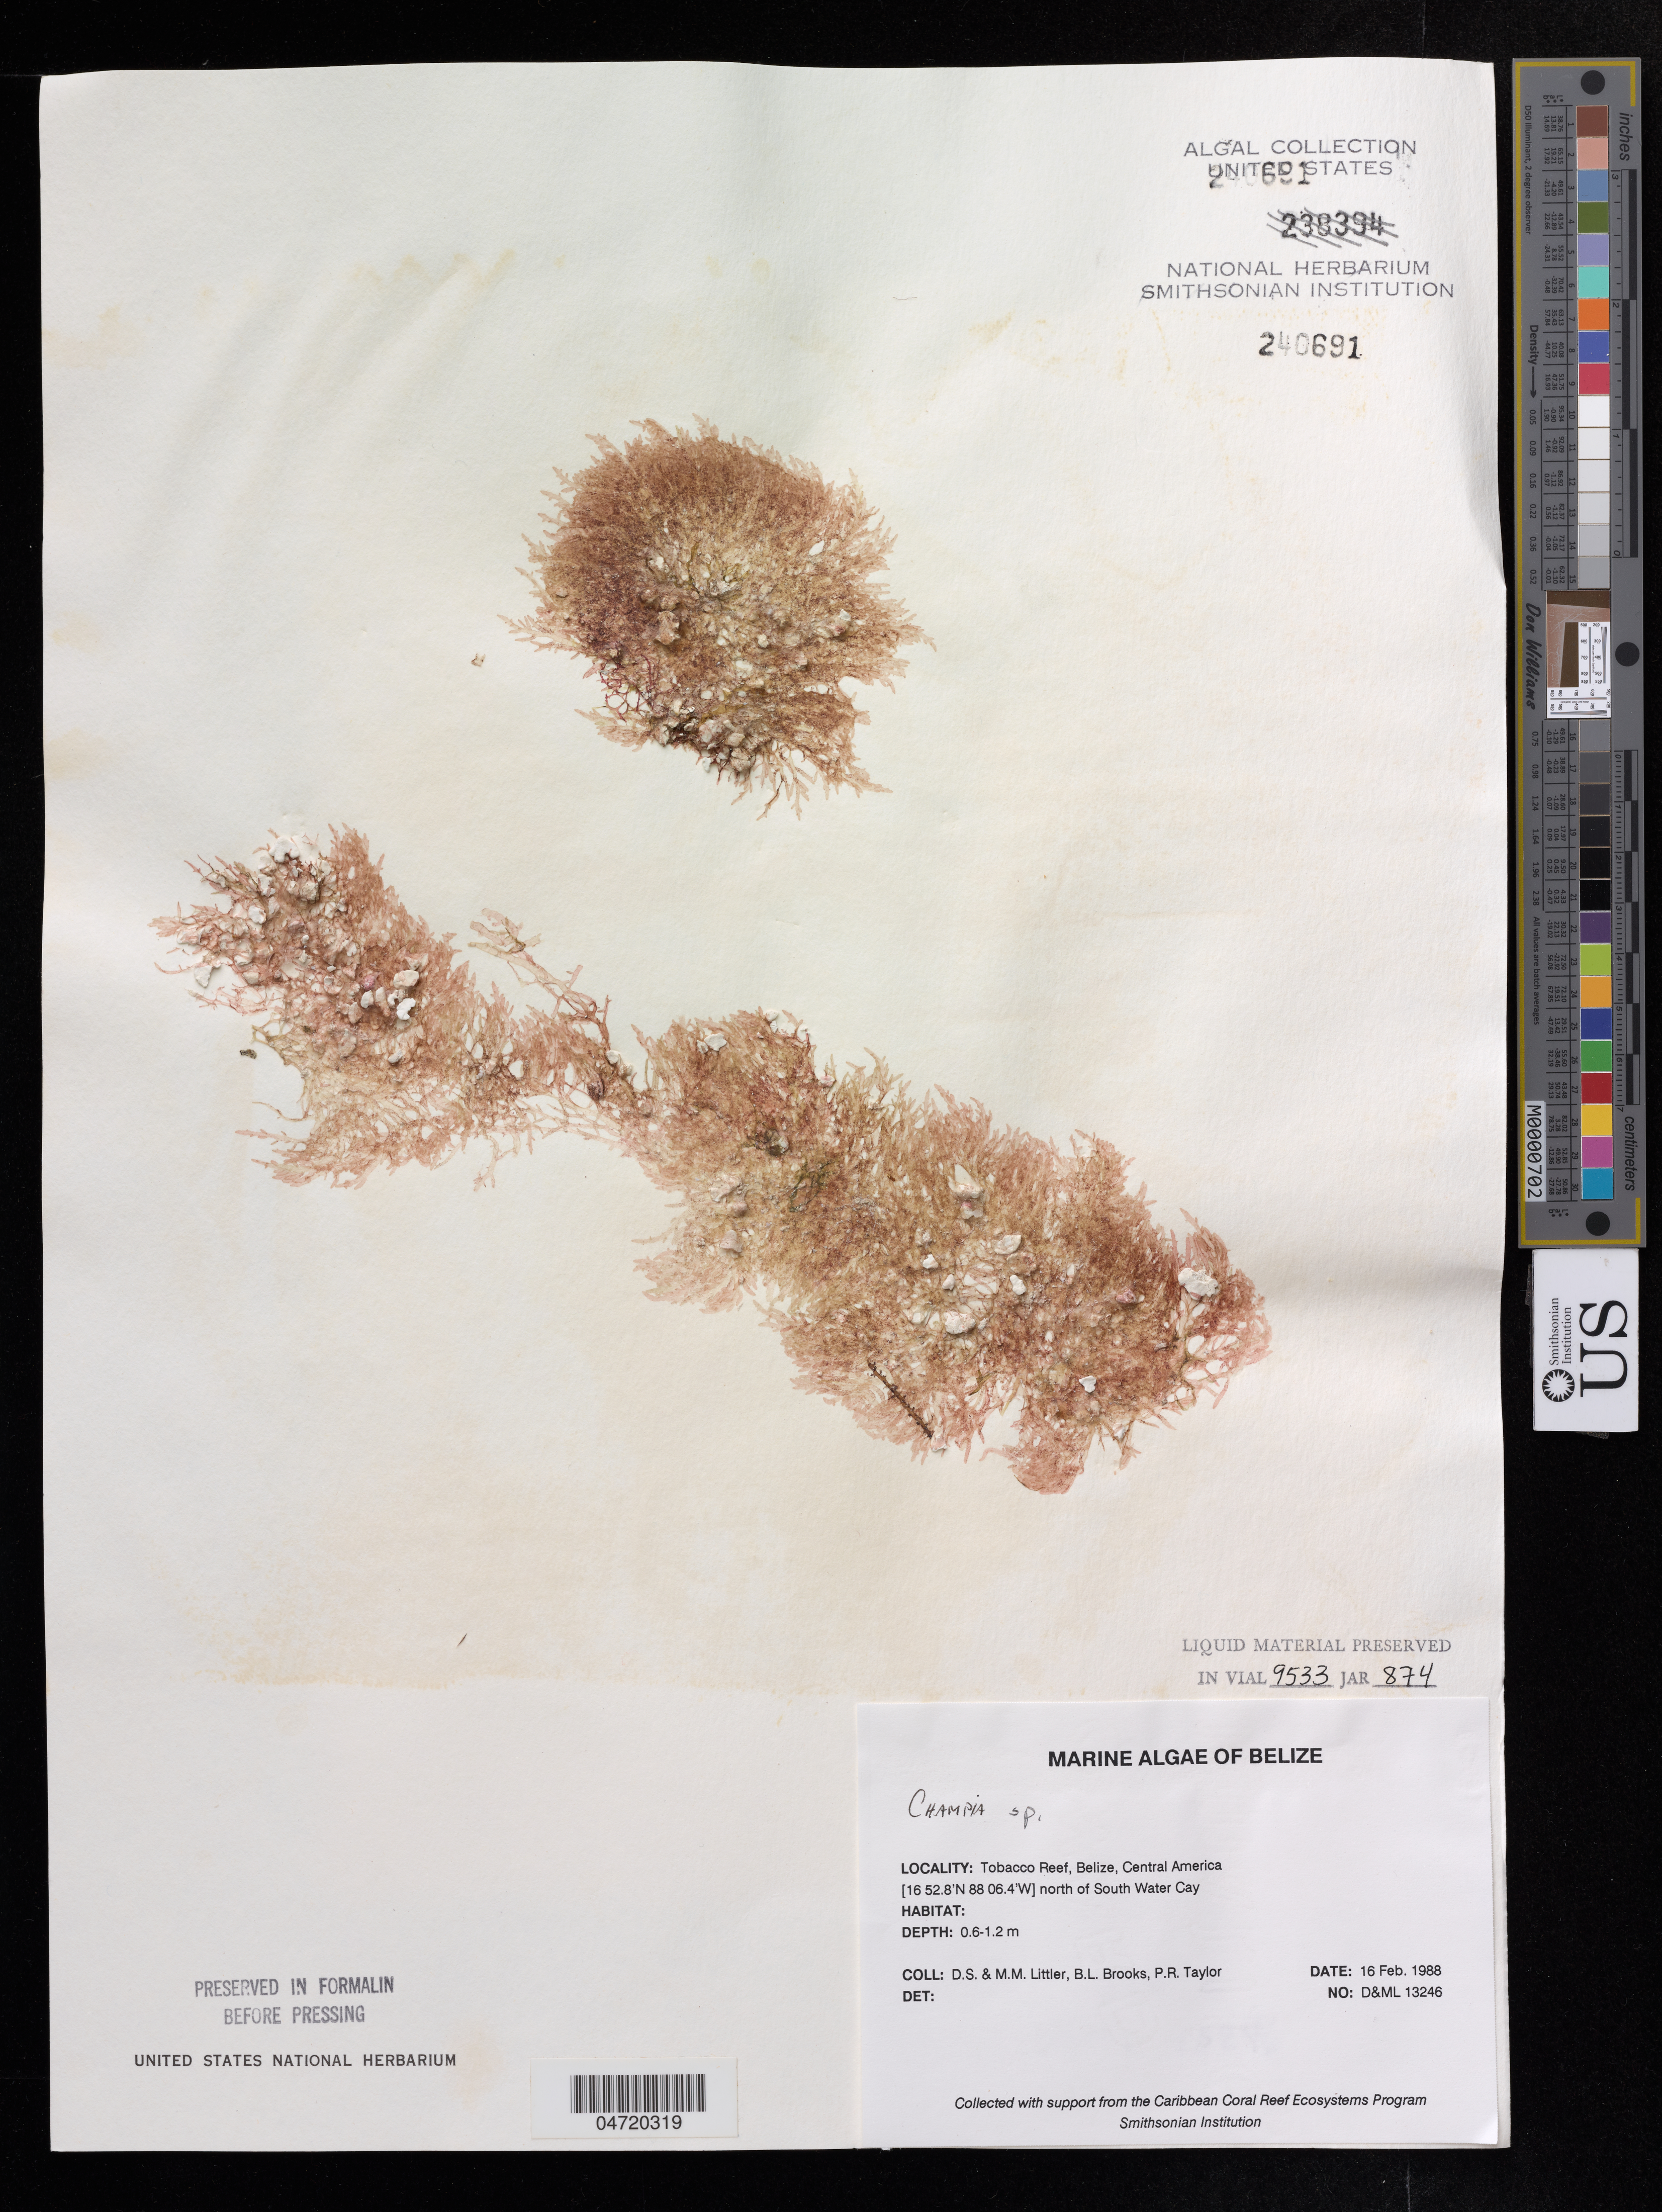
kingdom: Plantae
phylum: Rhodophyta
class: Florideophyceae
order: Rhodymeniales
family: Champiaceae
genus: Champia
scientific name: Champia sp.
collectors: D. S. Littler, M. M. Littler, B. Brooks & P. R. Taylor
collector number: D&ML13246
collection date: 1988-02-16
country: Belize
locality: Tobacco Reef, north of South Water Cay.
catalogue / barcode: US 240691